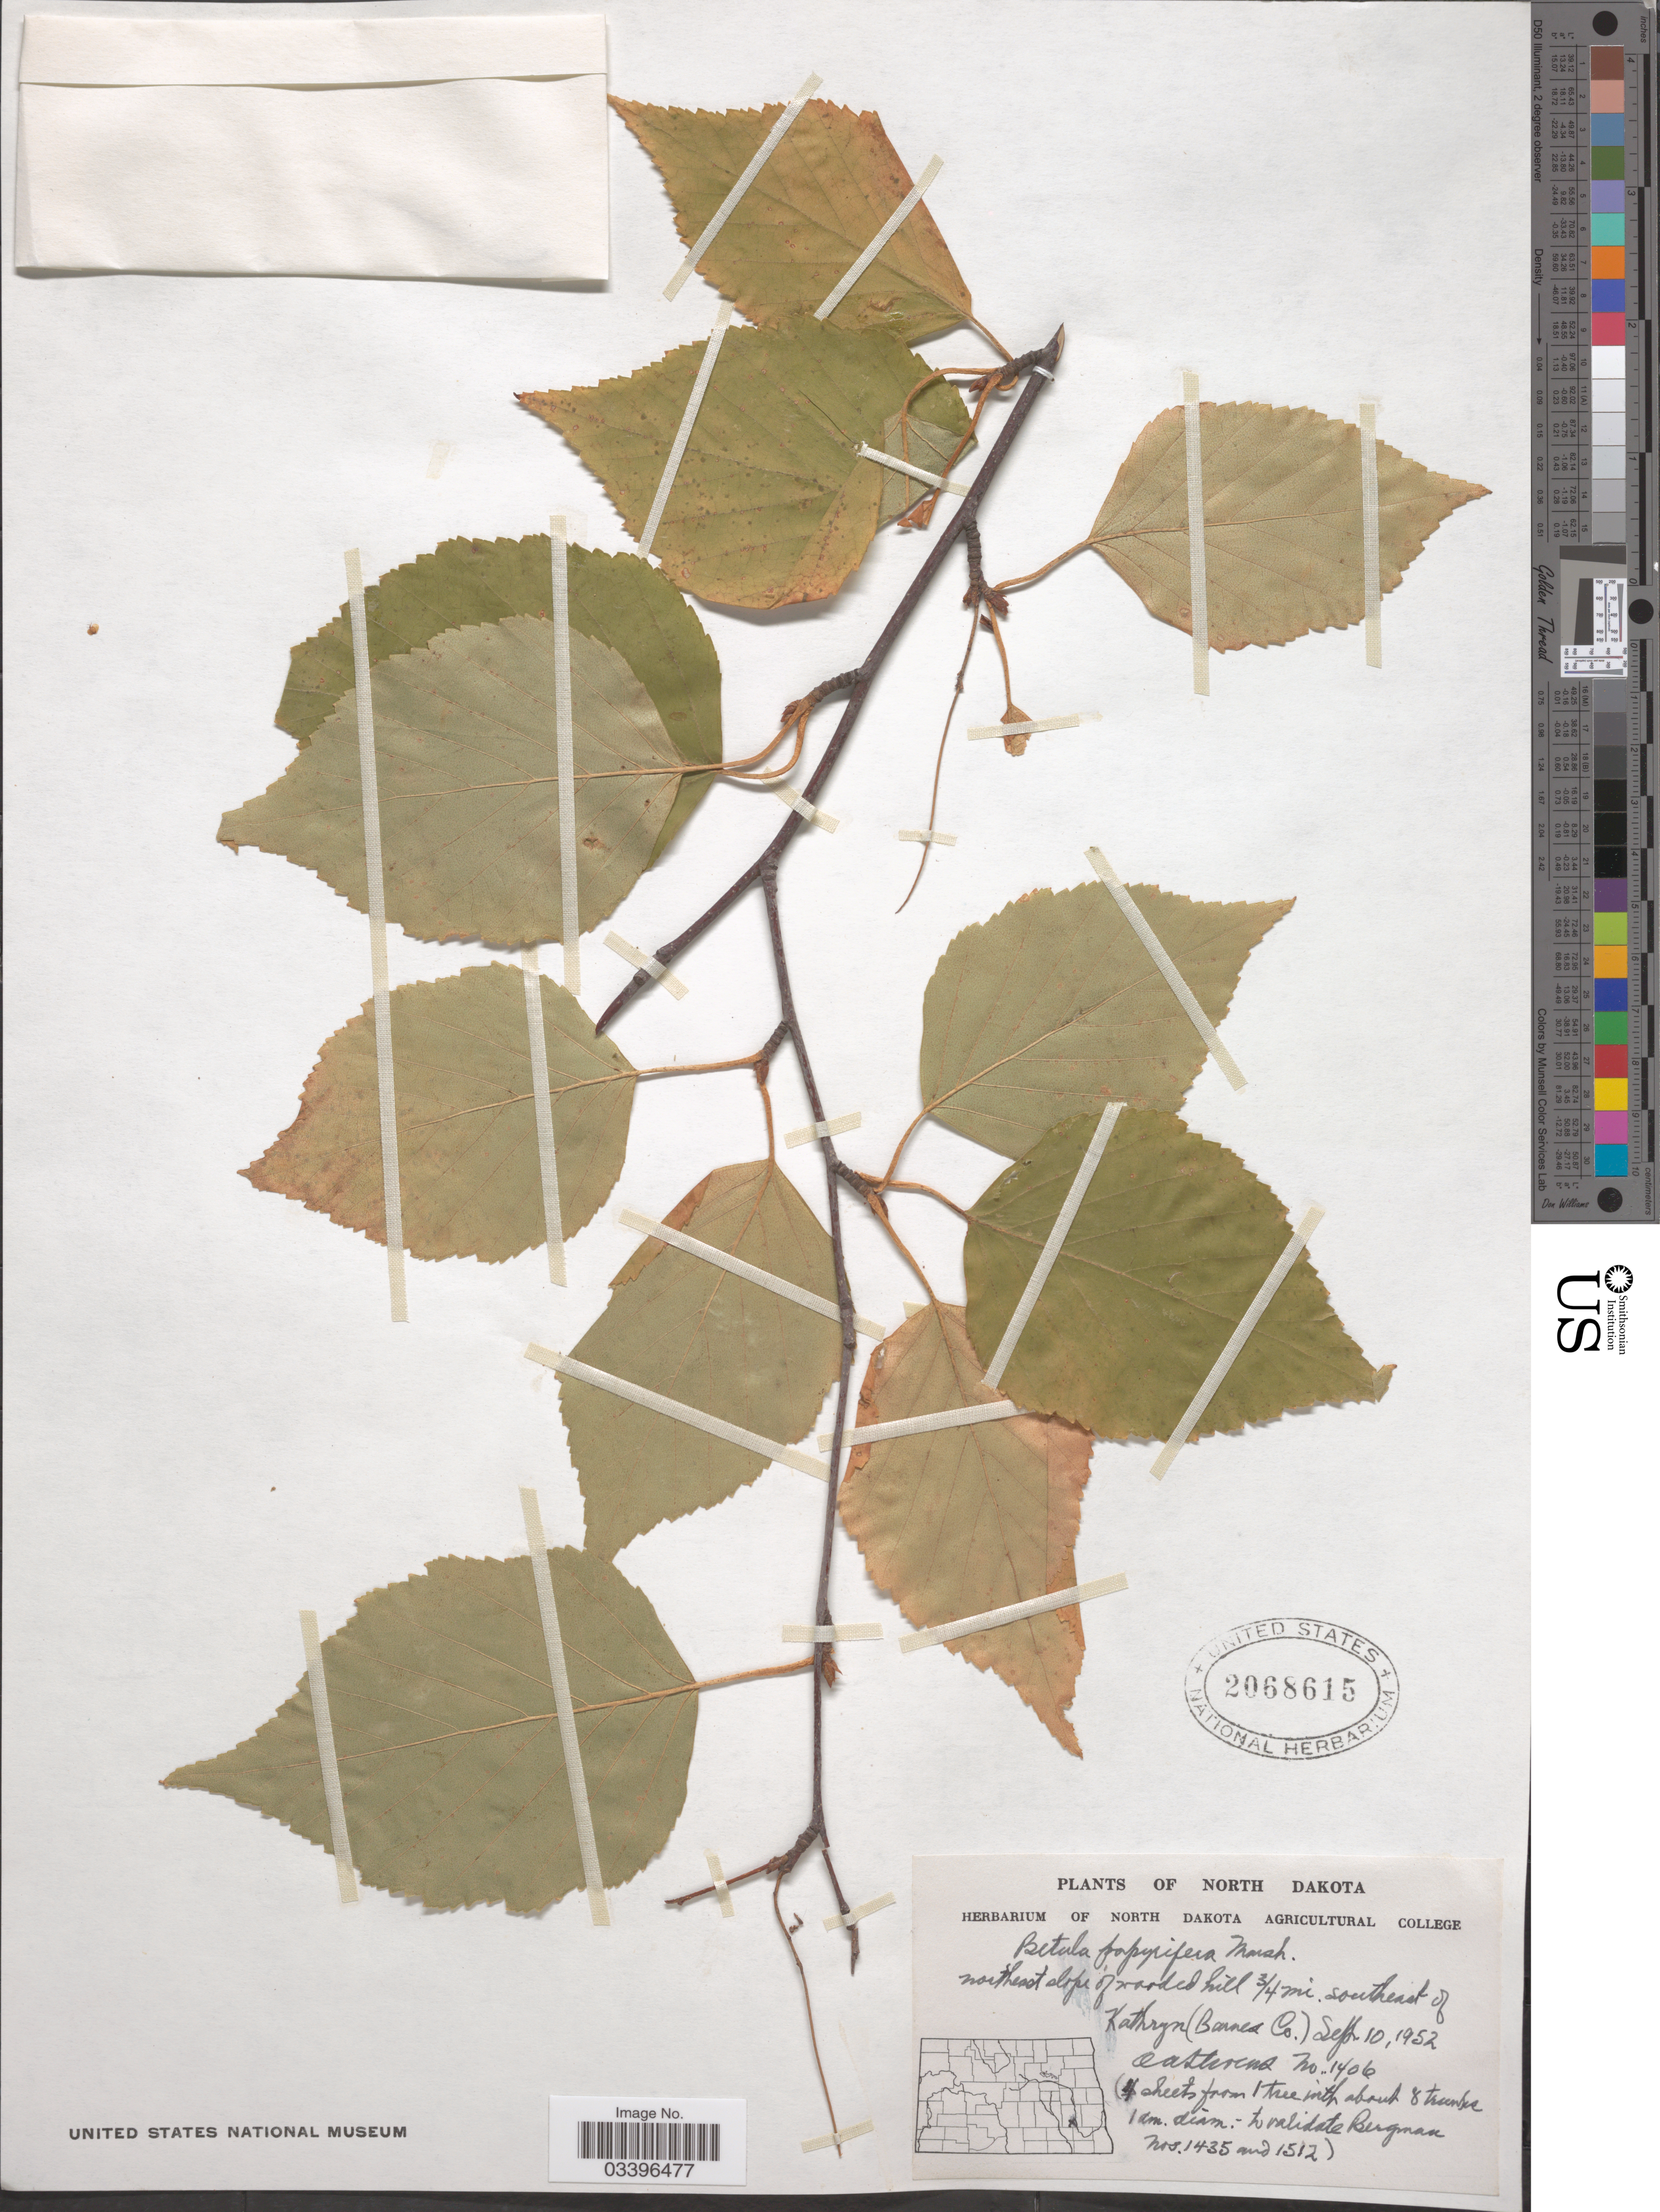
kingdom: Plantae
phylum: Tracheophyta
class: Magnoliopsida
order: Fagales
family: Betulaceae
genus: Betula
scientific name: Betula papyrifera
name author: Marshall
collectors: O. A. Stevens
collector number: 1406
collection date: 1952-09-10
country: United States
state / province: North Dakota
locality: Northeast slope of wooded hill 3/4 mi. southeast of Kathryn (Barnes Co.).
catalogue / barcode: US 2068615